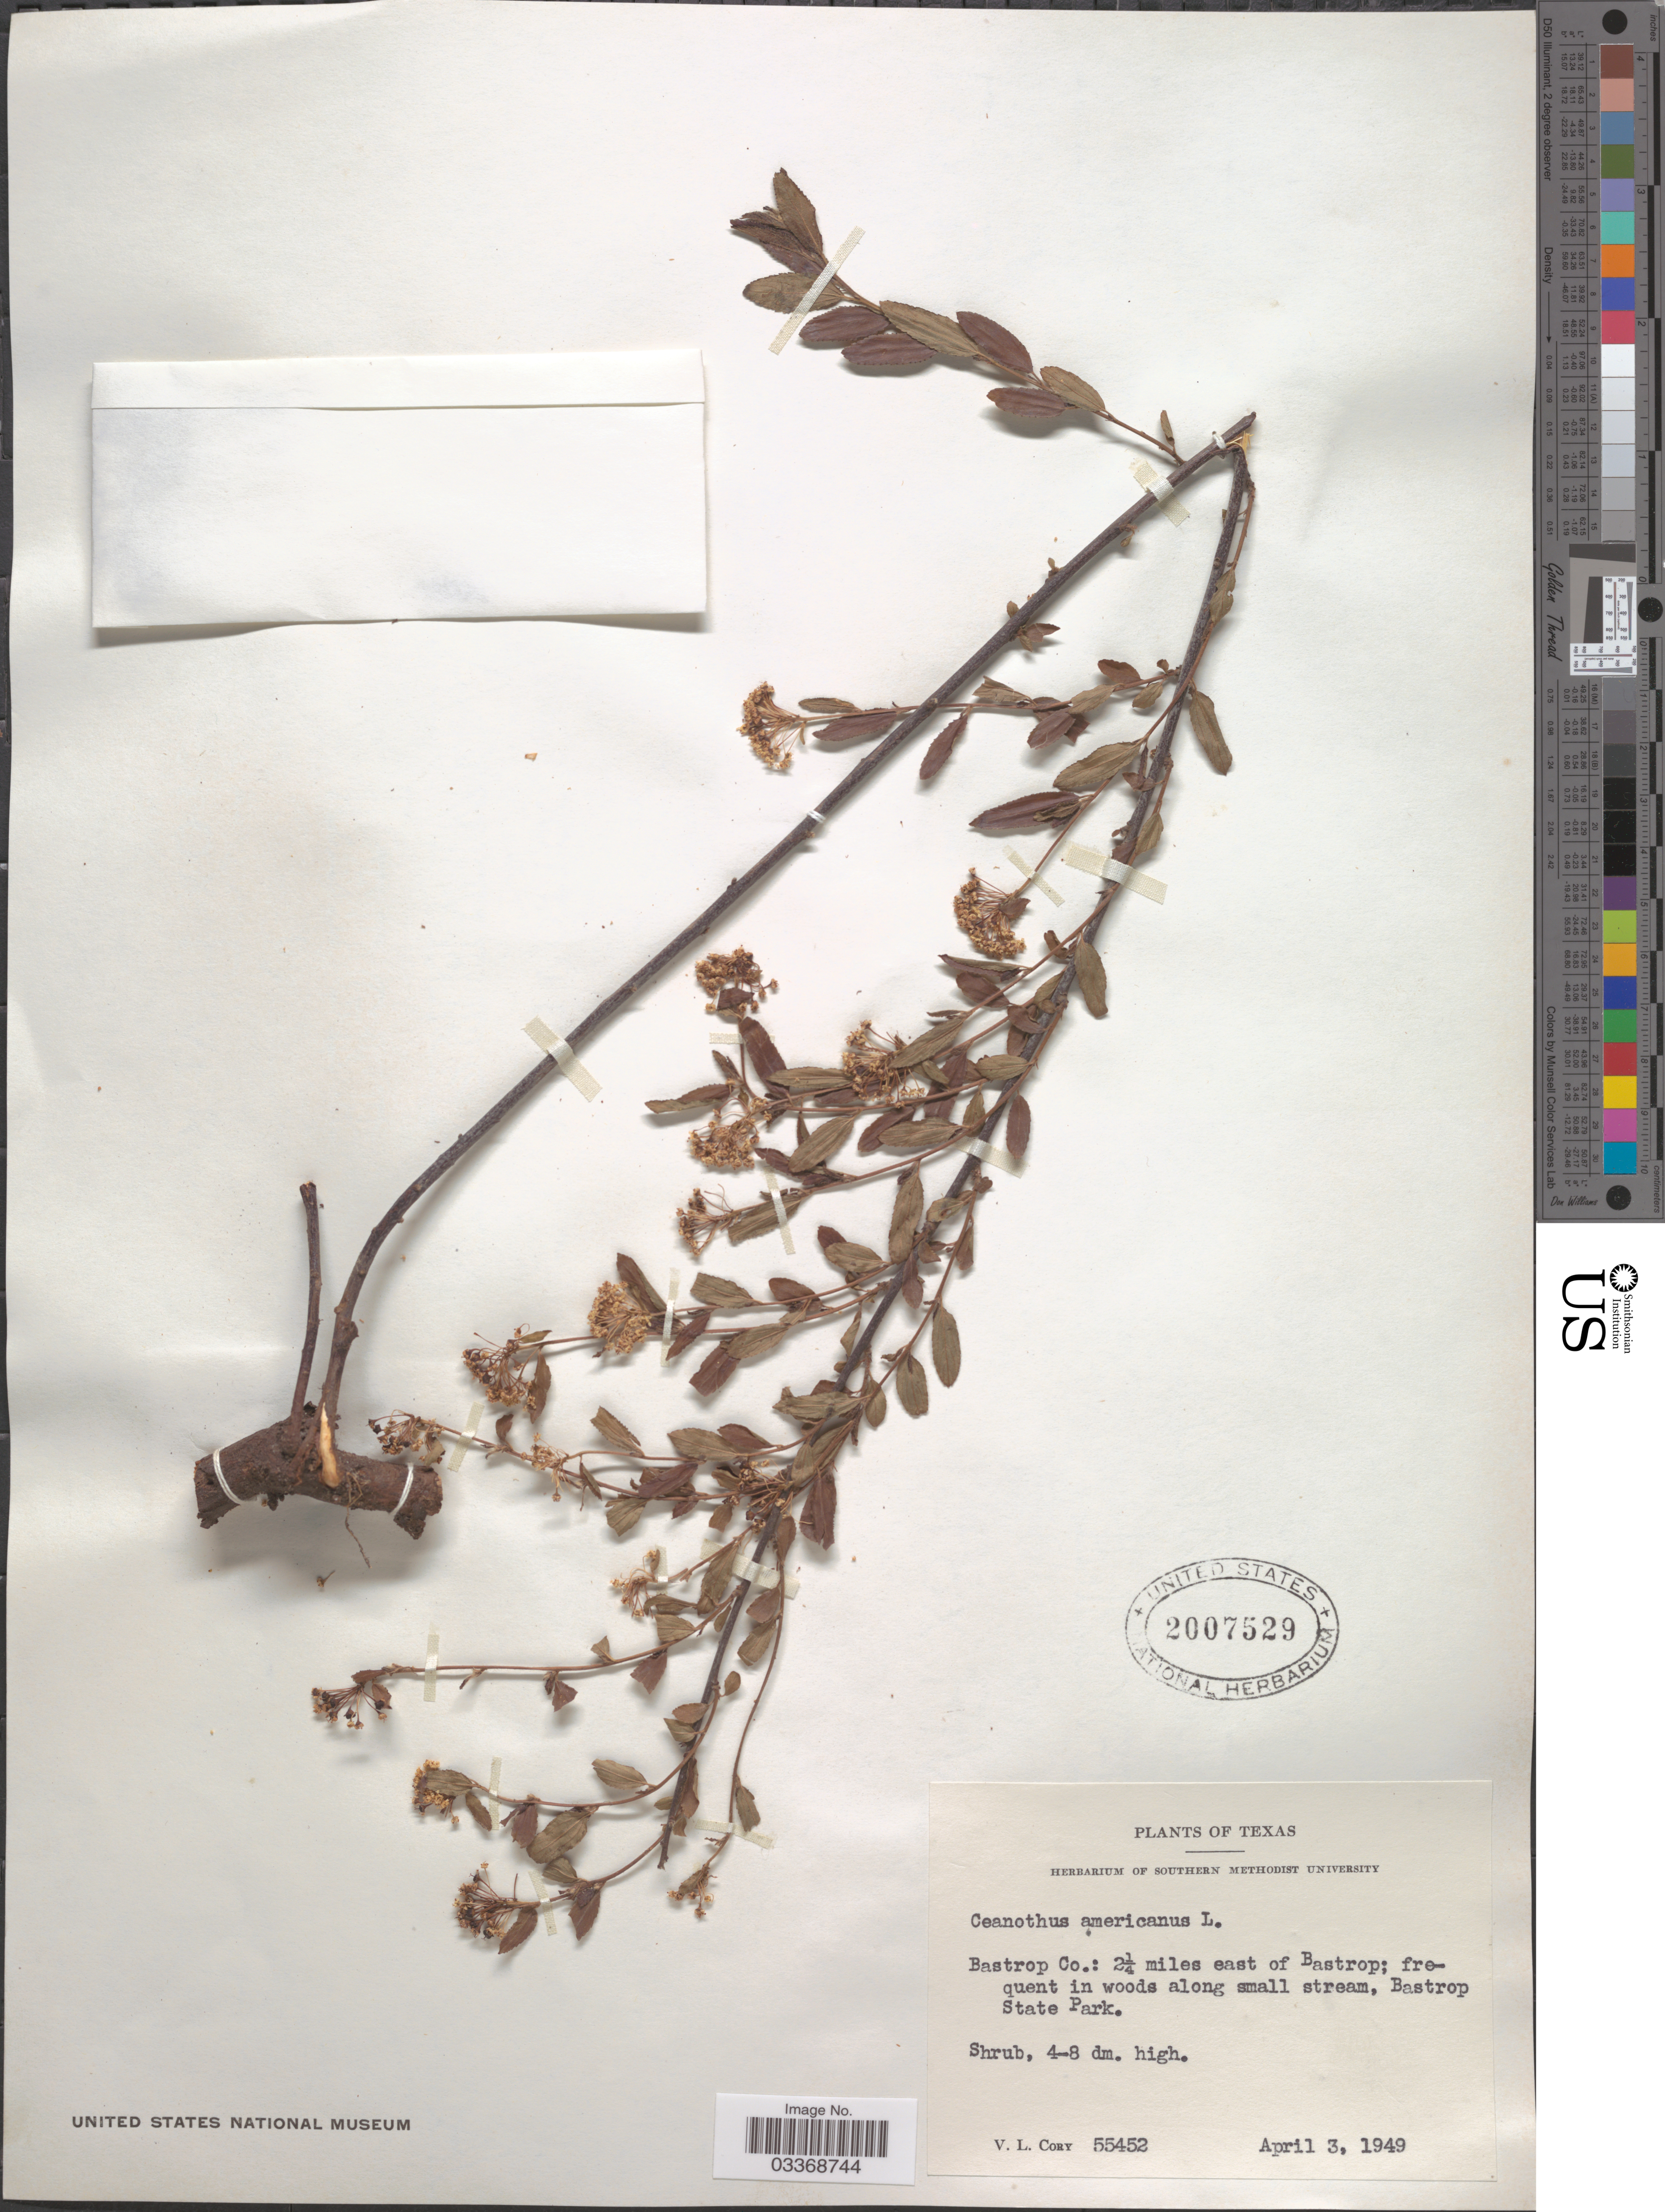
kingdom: Plantae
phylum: Tracheophyta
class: Magnoliopsida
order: Rosales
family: Rhamnaceae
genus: Ceanothus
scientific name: Ceanothus americanus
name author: L.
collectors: V. Cory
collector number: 55452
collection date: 1949-04-03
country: United States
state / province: Texas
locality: Bastrop Co.: 2¼ miles east of Bastrop; Bastrop State Park.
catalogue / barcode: US 2007529